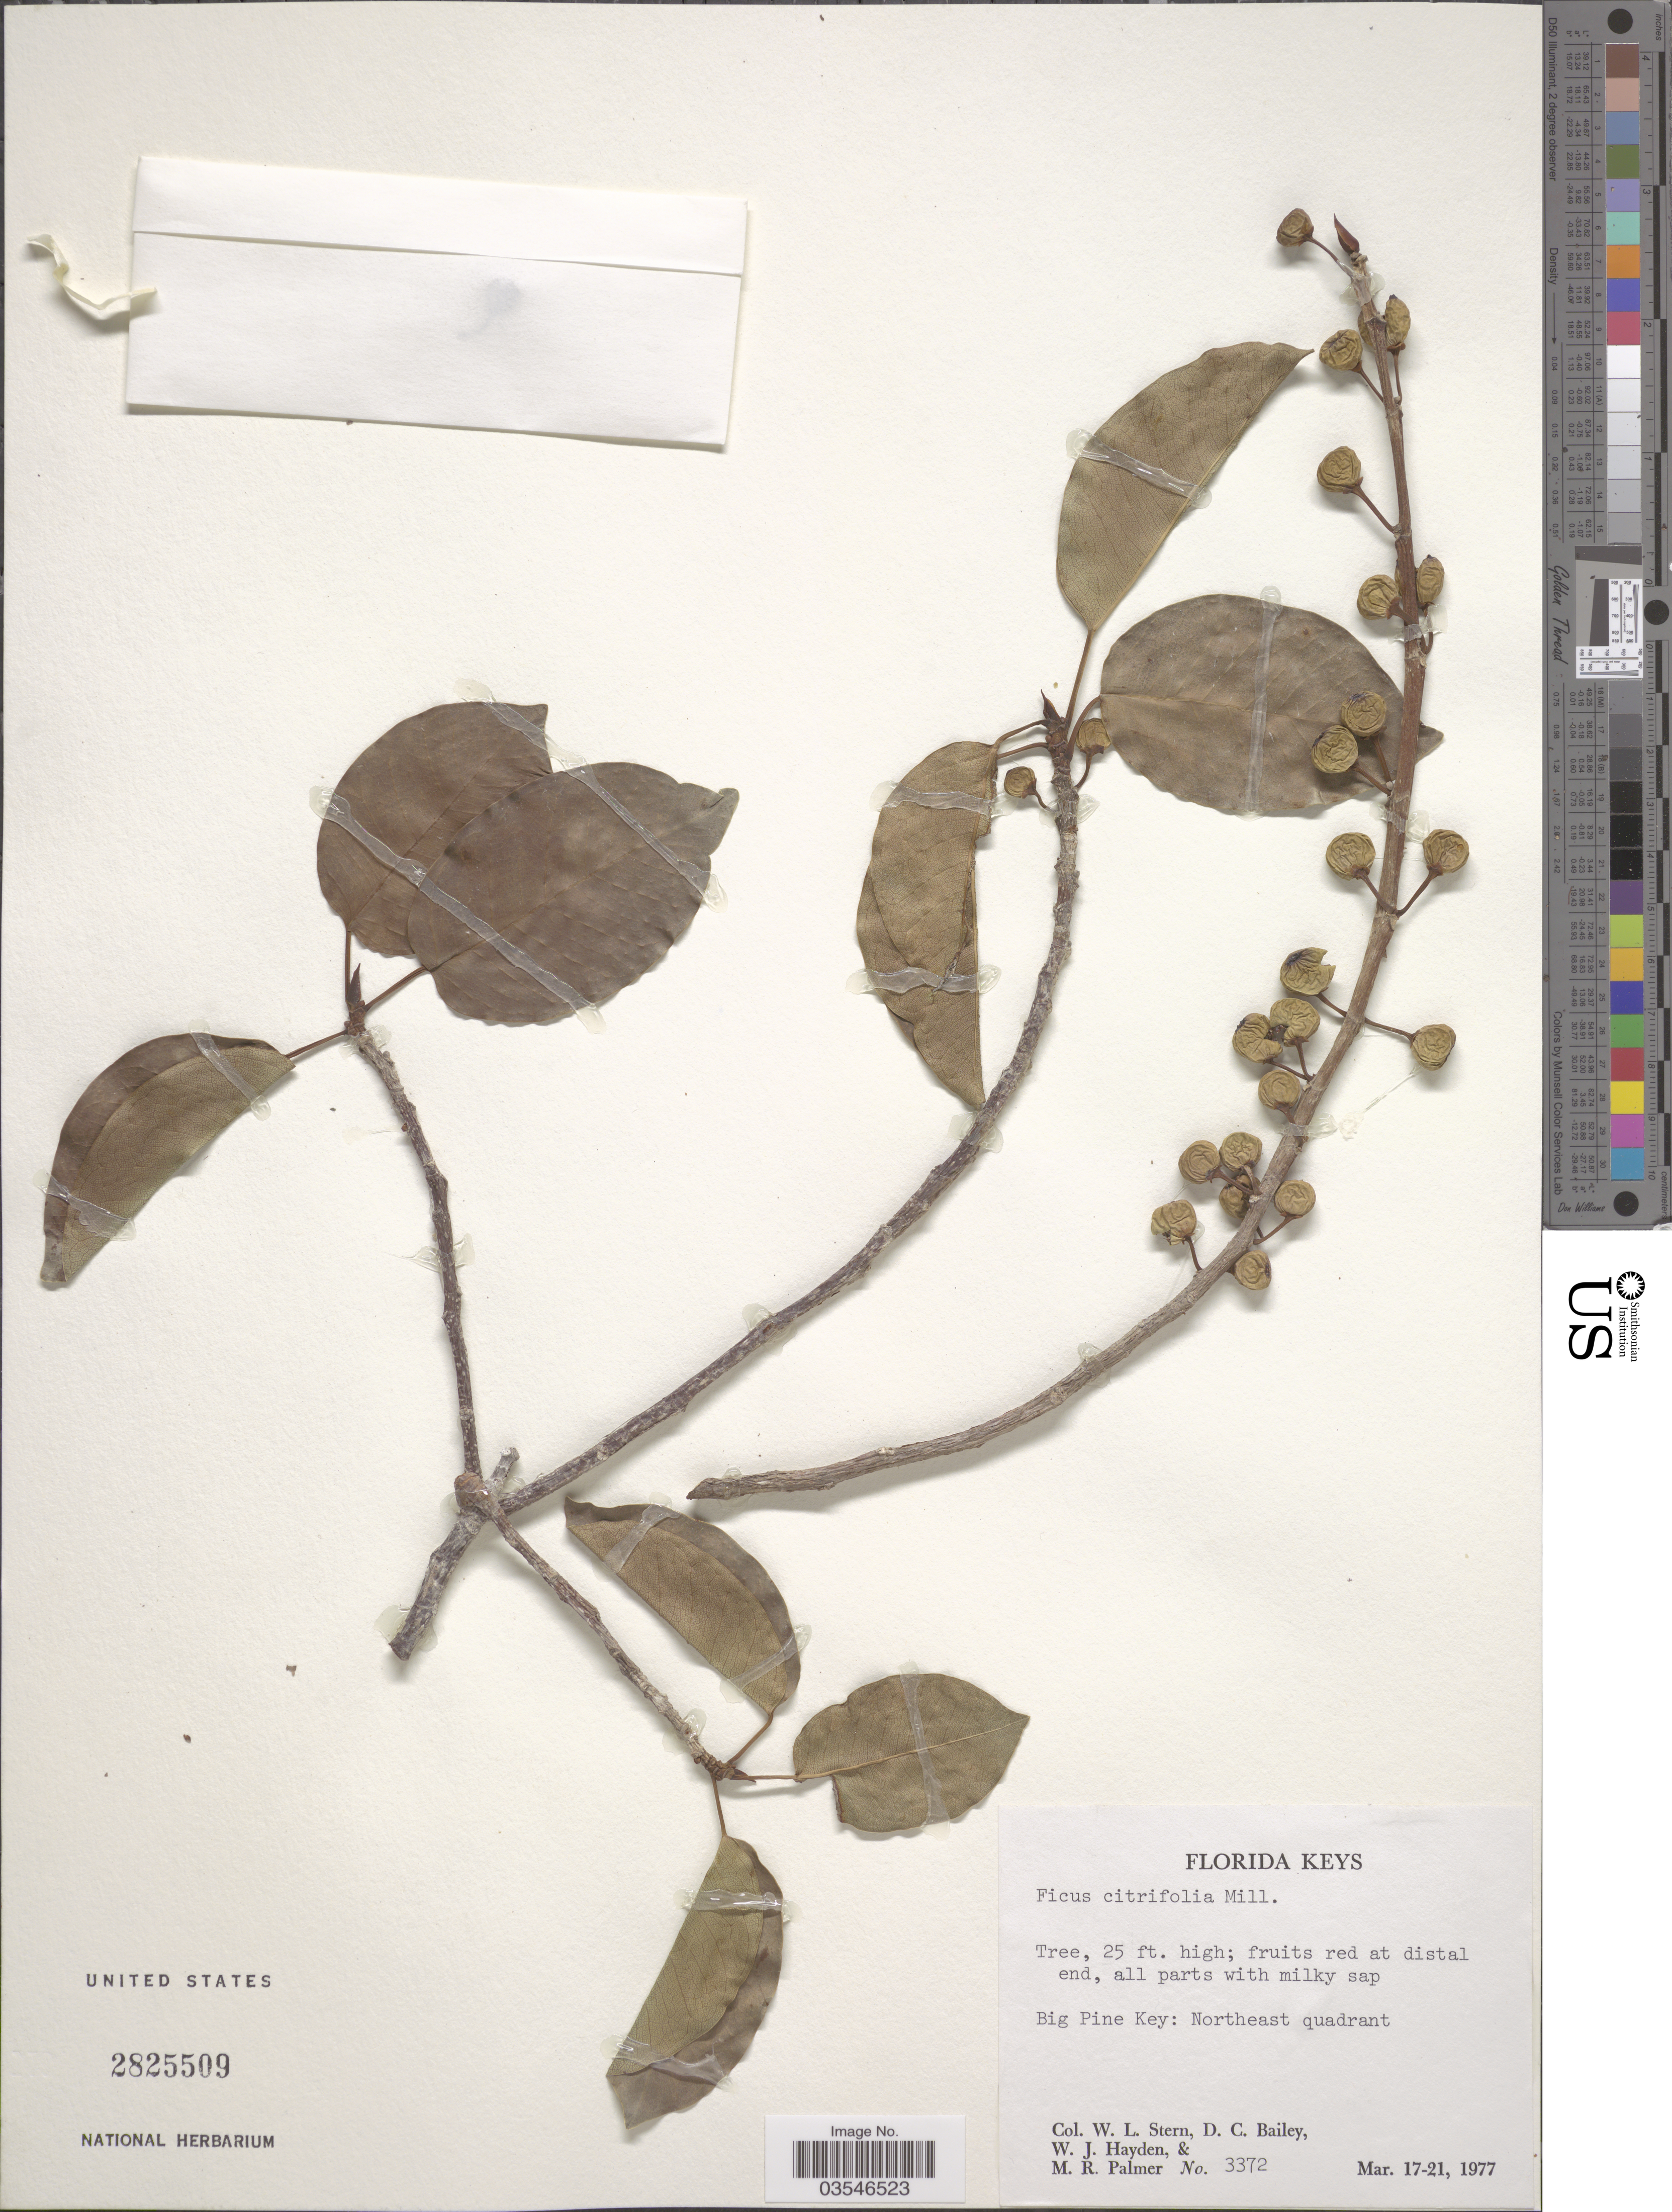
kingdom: Plantae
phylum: Tracheophyta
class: Magnoliopsida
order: Rosales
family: Moraceae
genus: Ficus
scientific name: Ficus brevifolia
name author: Nutt.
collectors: W. L. Stern, D. C. Bailey, W. Hayden & M. R. Palmer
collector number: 3372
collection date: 1977-03-17/1977-03-21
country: United States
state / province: Florida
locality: Florida Keys. Big Pine Key: Northeast quadrant.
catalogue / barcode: US 2825509